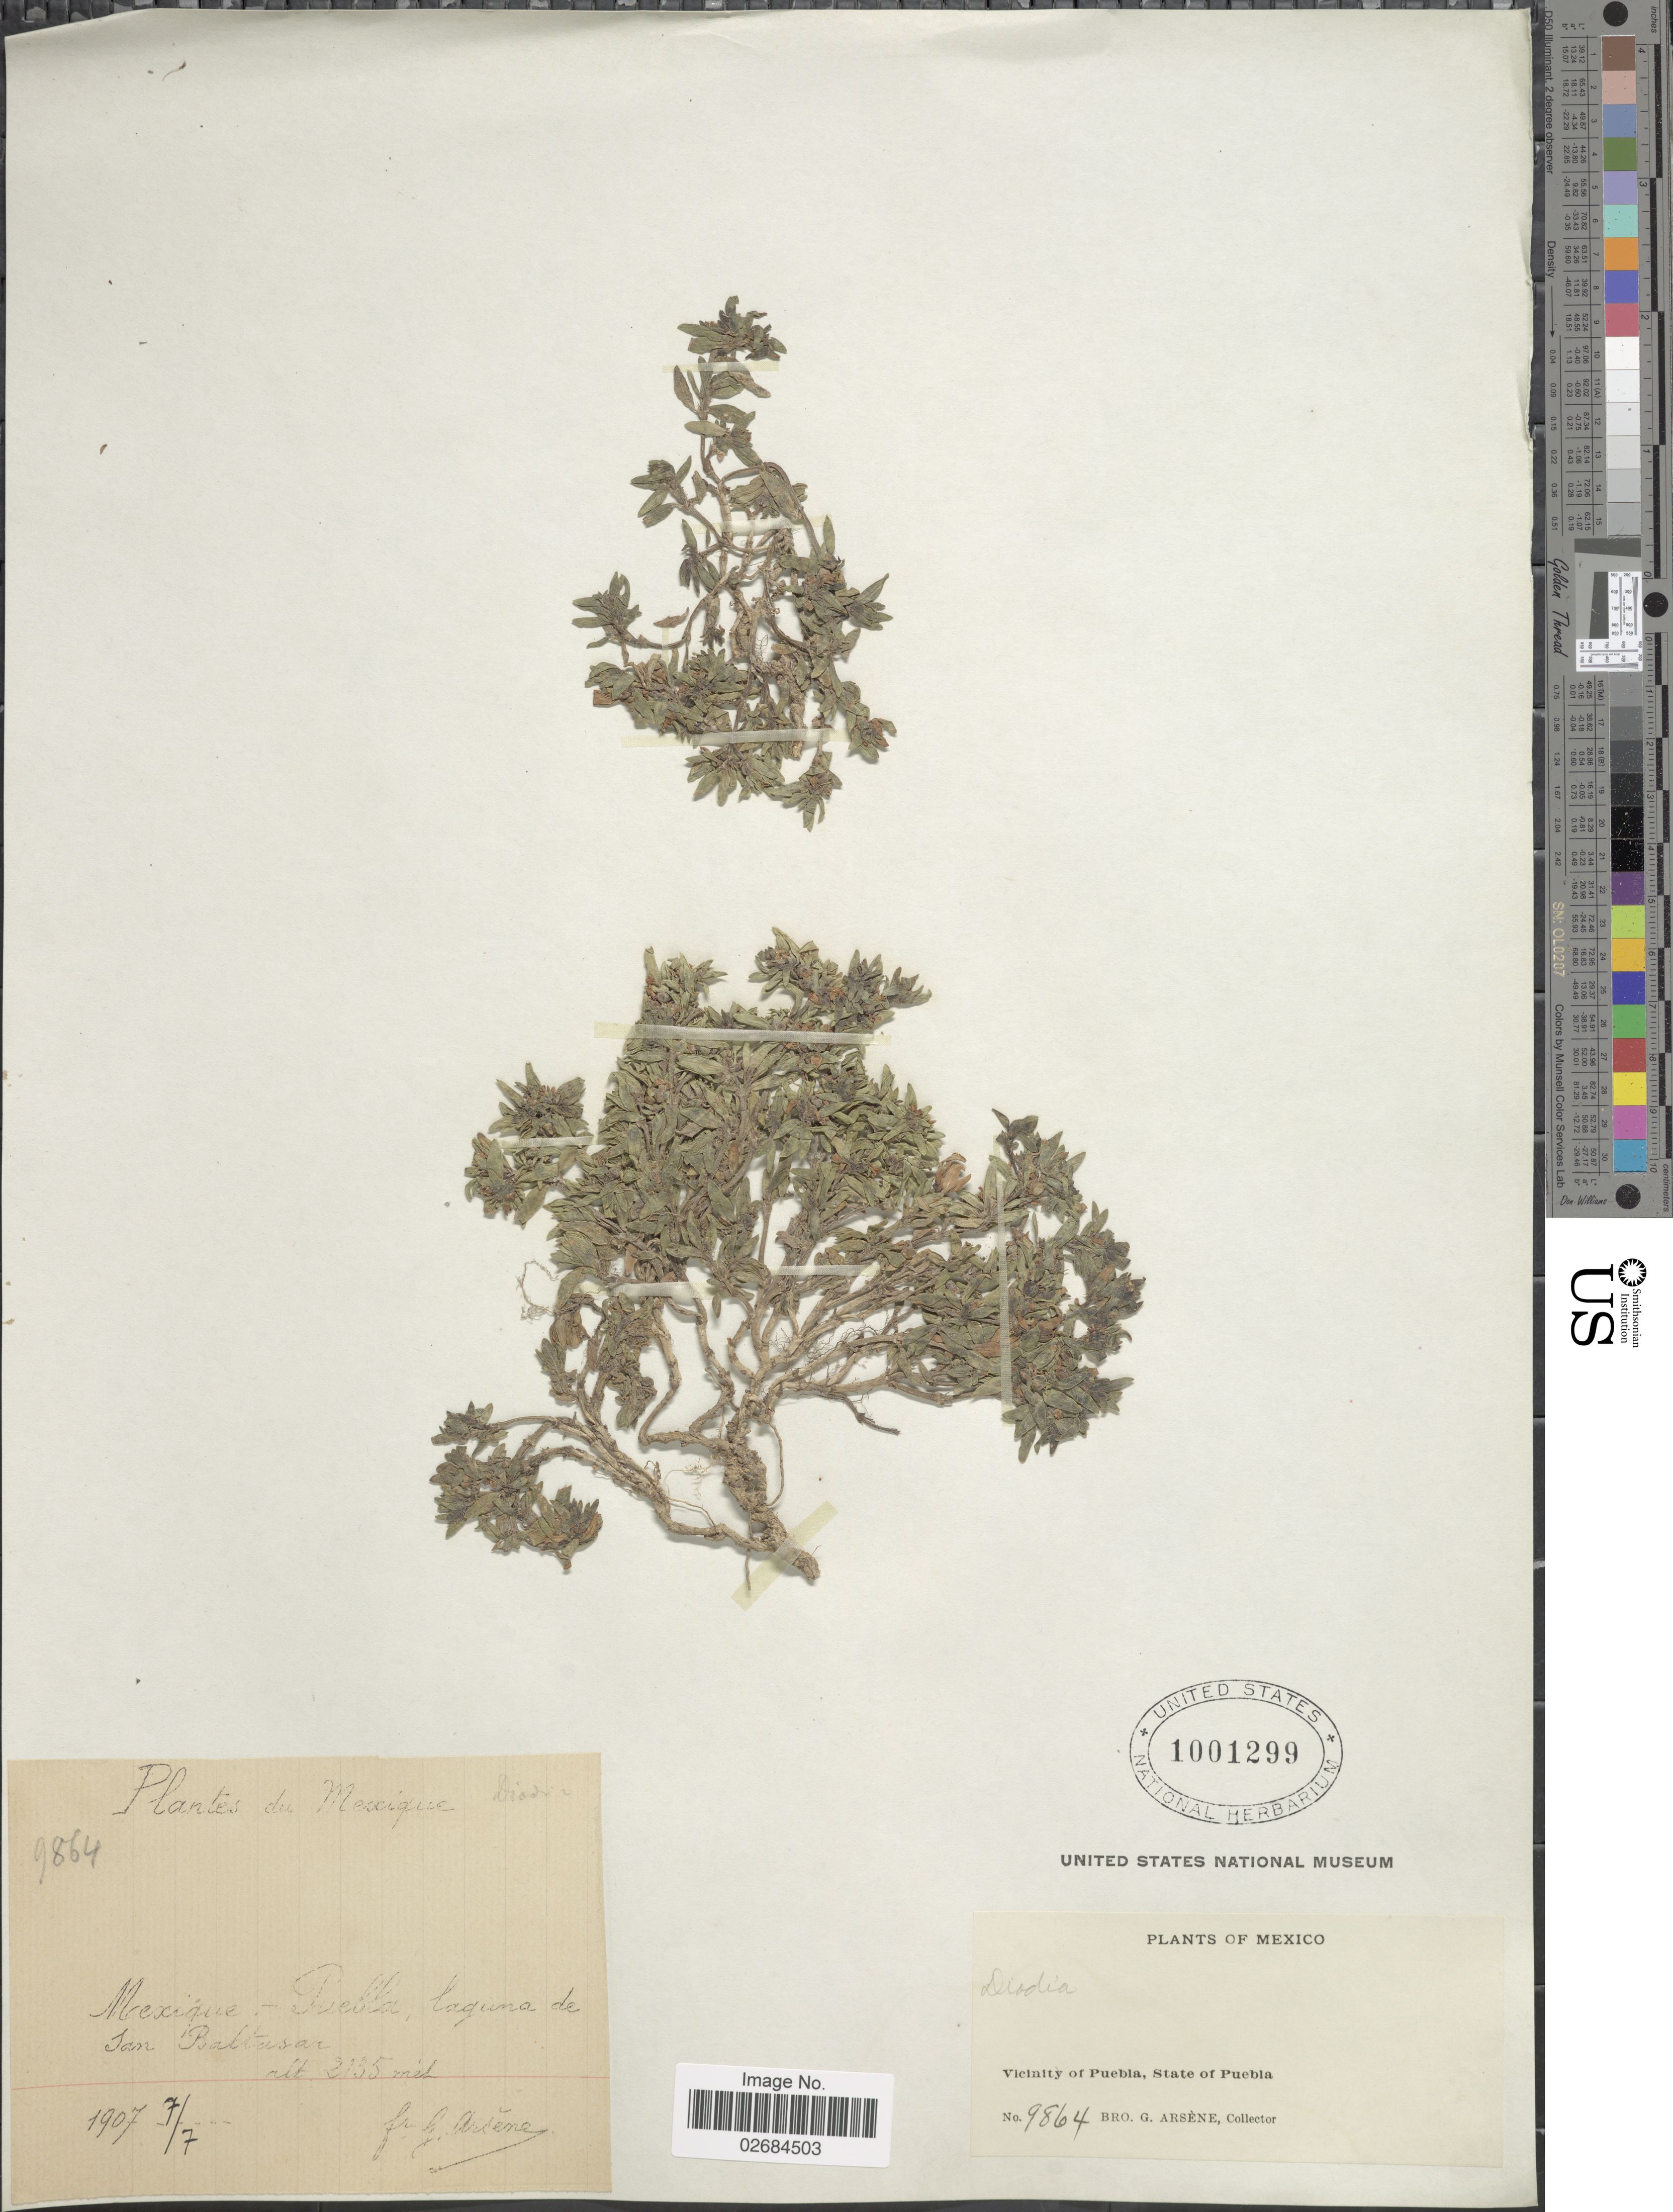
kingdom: Plantae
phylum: Tracheophyta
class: Magnoliopsida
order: Gentianales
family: Rubiaceae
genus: Diodia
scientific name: Diodia sp.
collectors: Bro. G. Arsène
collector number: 9864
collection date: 1907-07-07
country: Mexico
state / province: Puebla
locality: Laguna de San Baltasar. Vicinity of Puebla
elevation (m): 2135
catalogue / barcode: US 1001299